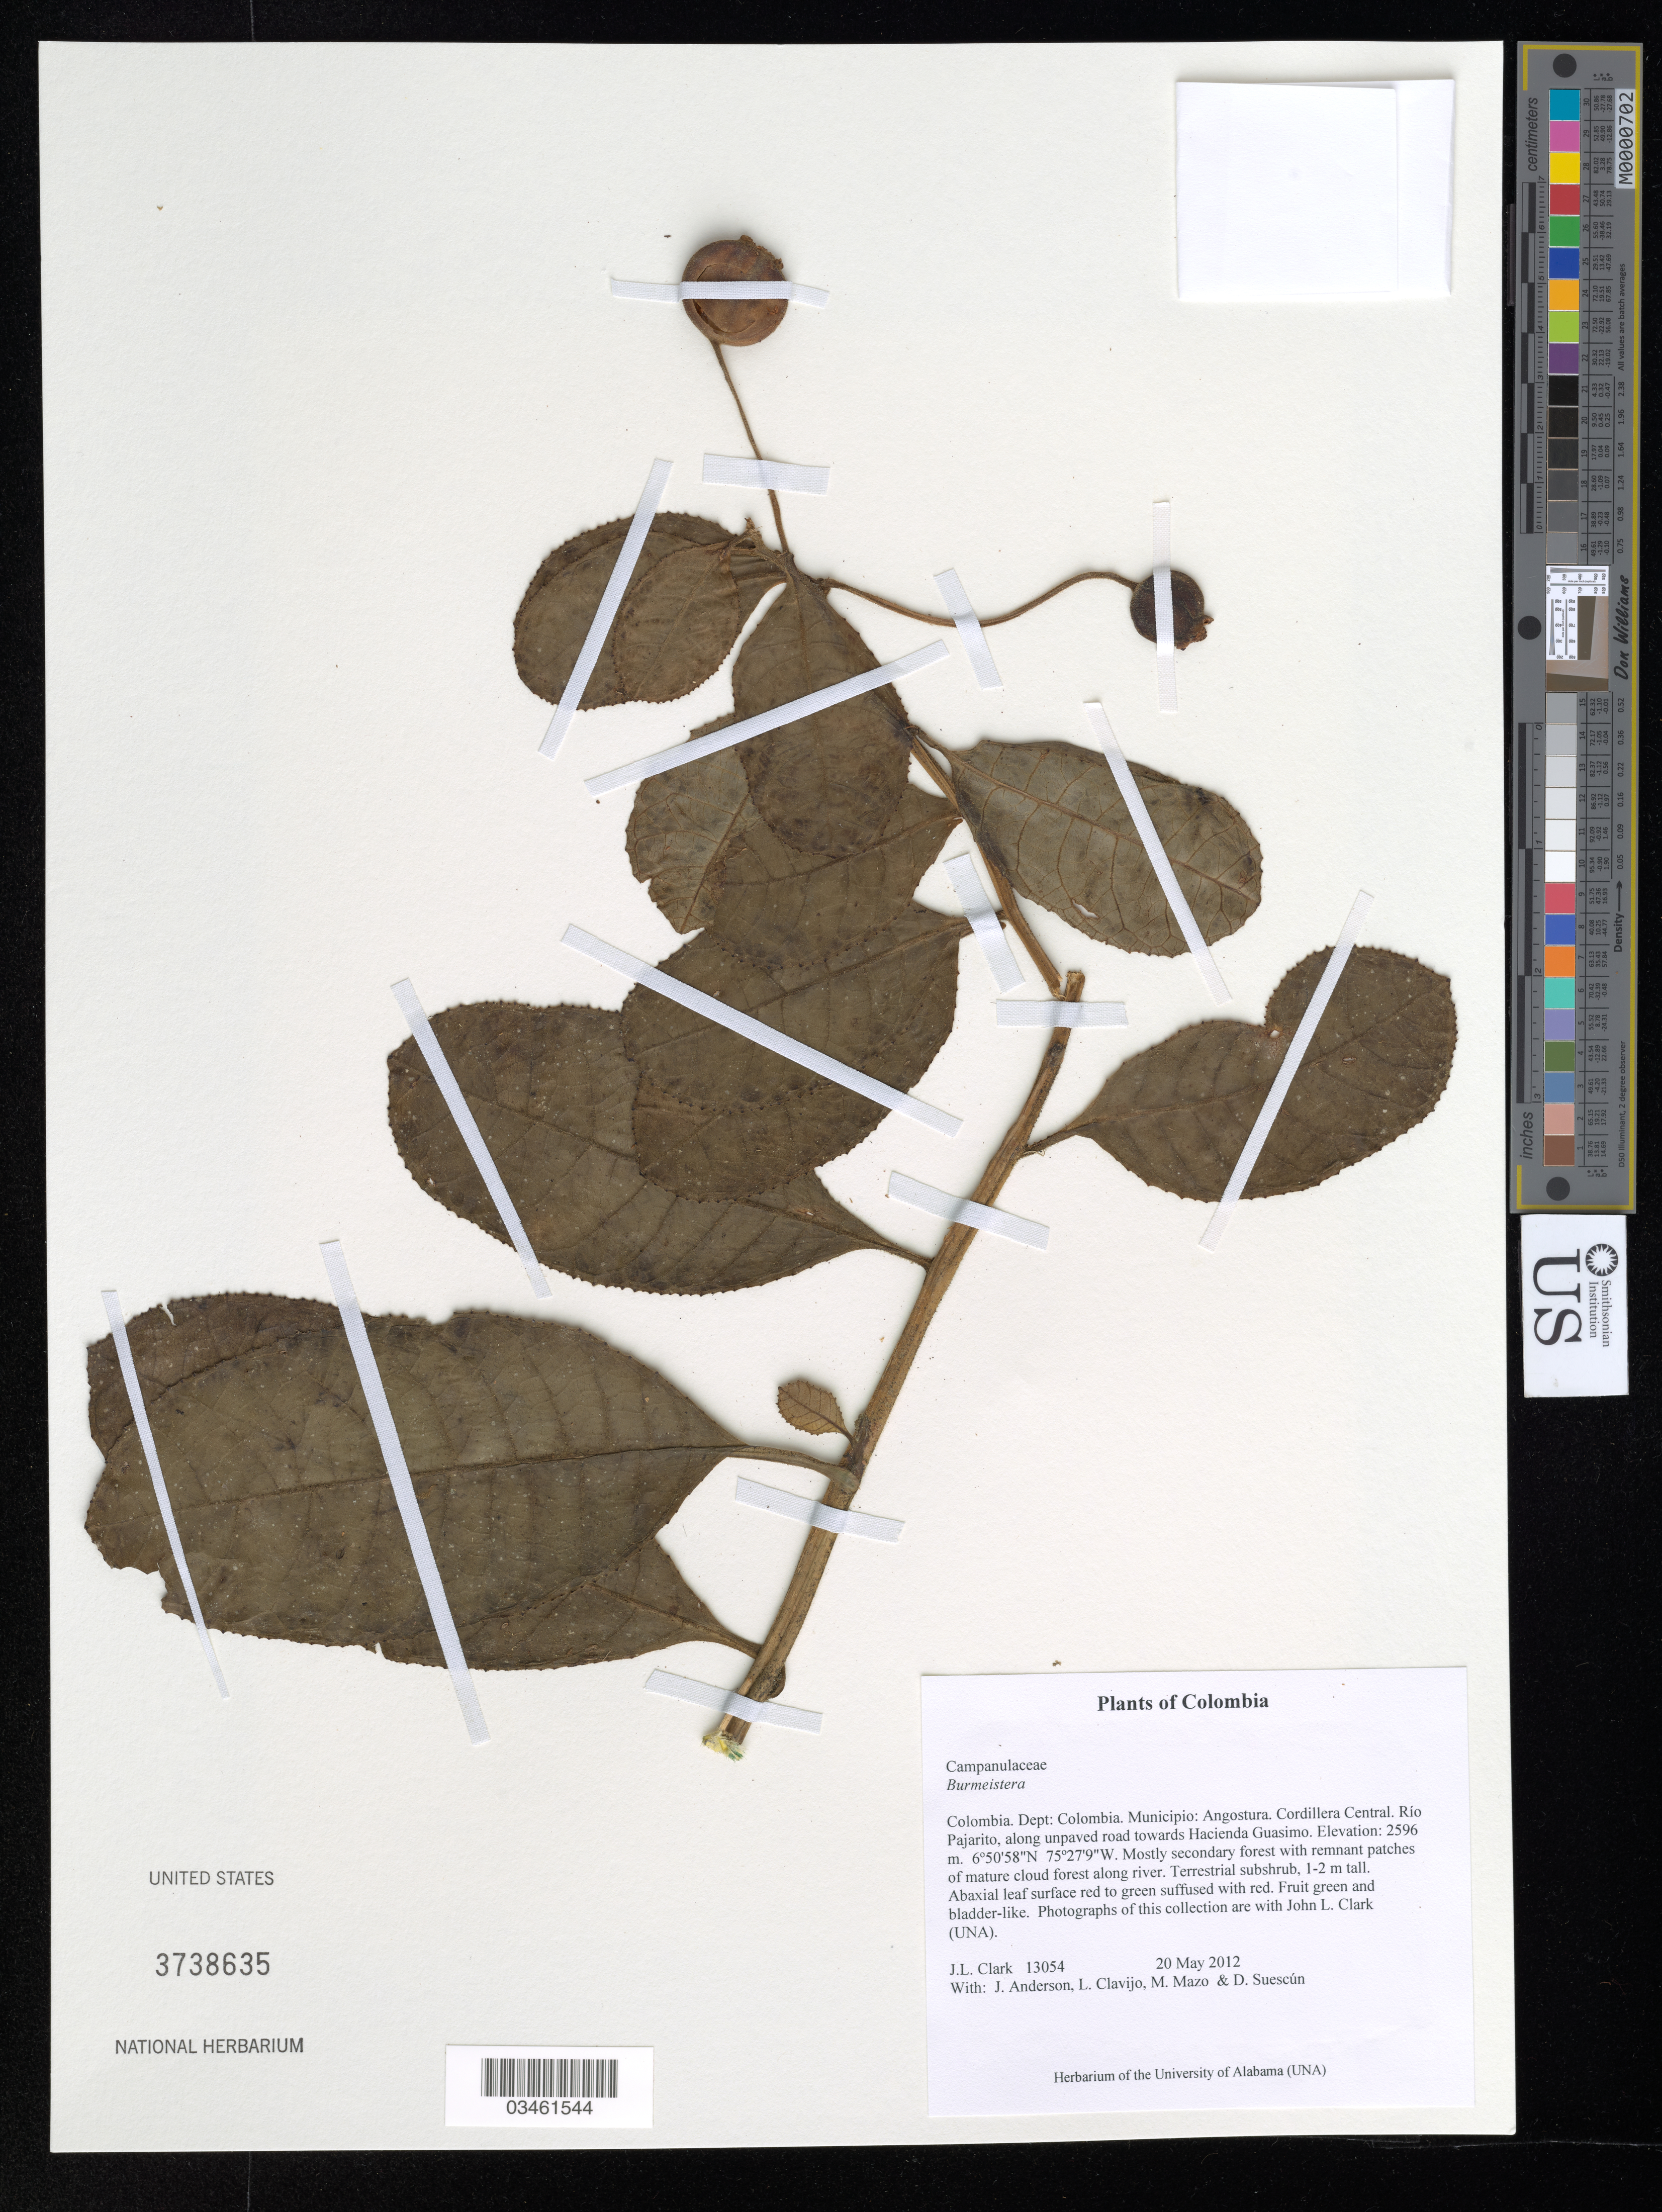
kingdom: Plantae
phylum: Tracheophyta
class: Magnoliopsida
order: Asterales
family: Campanulaceae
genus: Burmeistera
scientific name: Burmeistera sp.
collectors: J. L. Clark, J. Anderson, L. Clavijo, M. Mazo & D. Suescún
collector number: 13054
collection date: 2012-05-20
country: Colombia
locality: Dept: Colombia. Municipio: Angostura. Cordillera Central. Río Pajarito, along unpaved road towards Hacienda Guasimo.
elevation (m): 2596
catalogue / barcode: US 3738635